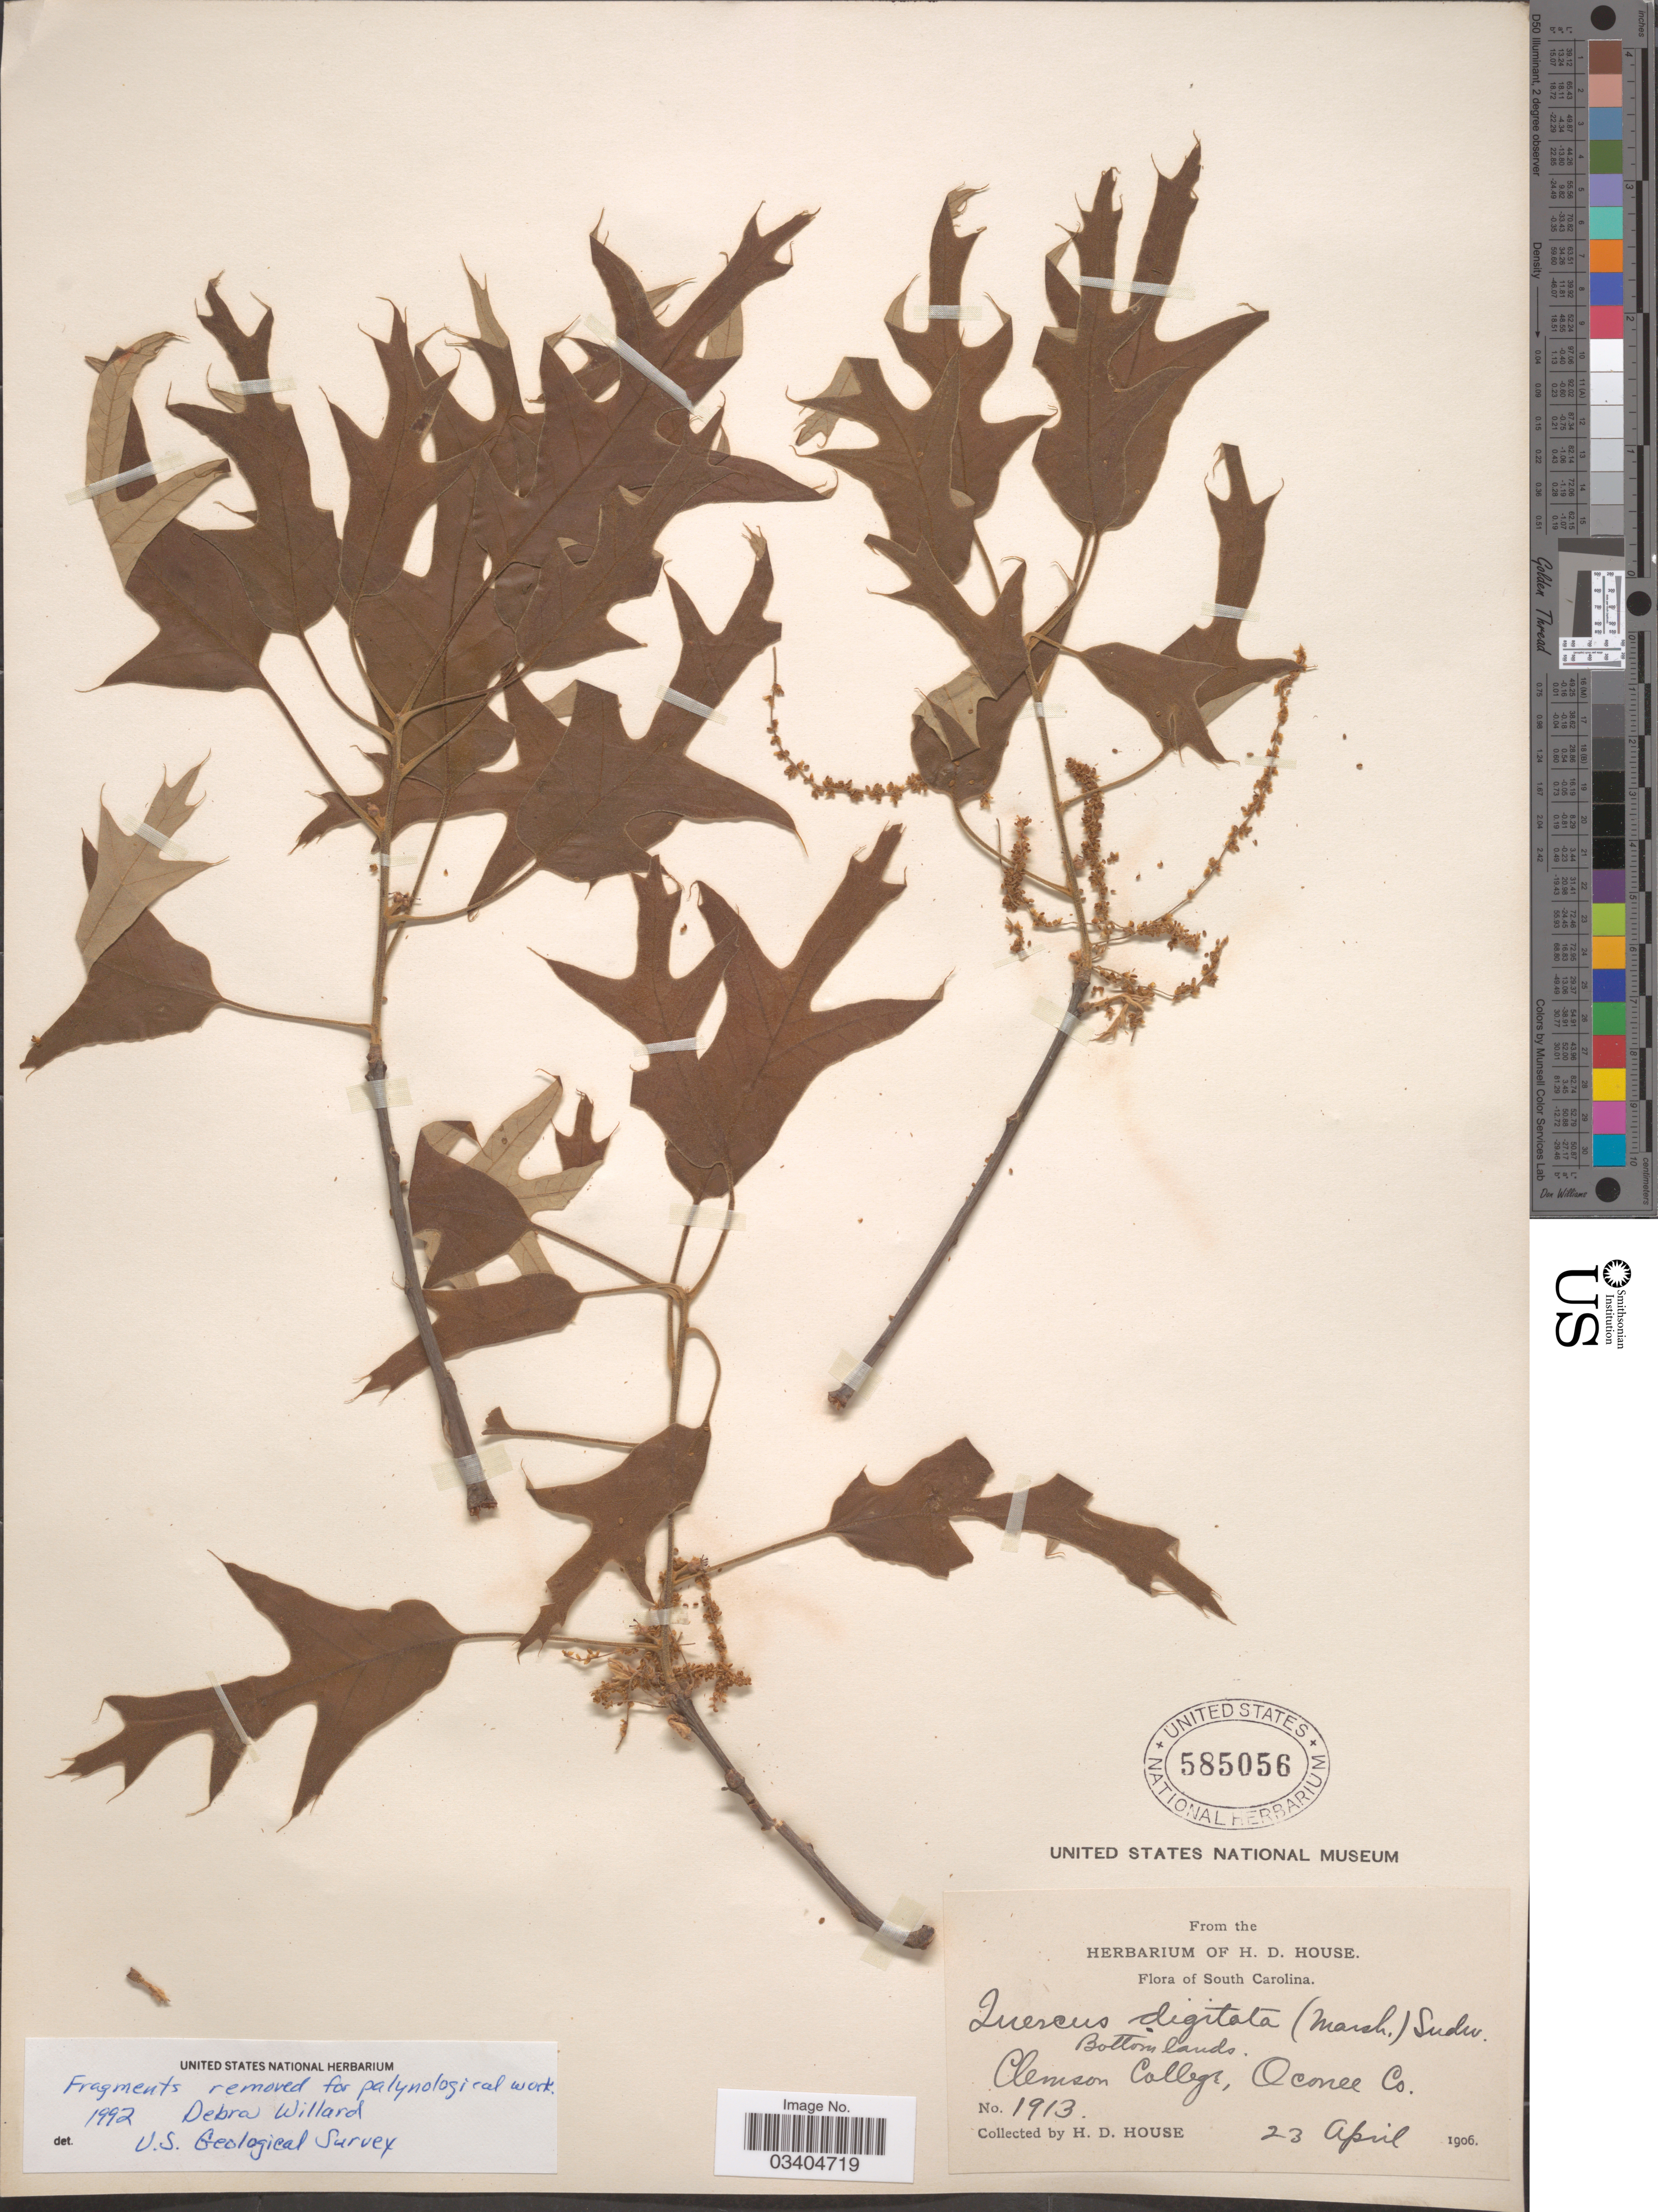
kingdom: Plantae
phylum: Tracheophyta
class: Magnoliopsida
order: Fagales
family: Fagaceae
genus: Quercus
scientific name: Quercus falcata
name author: Michx.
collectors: H. D. House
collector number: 1913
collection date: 1906-04-23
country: United States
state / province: South Carolina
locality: Clemson College, Oconee Co.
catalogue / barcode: US 585056